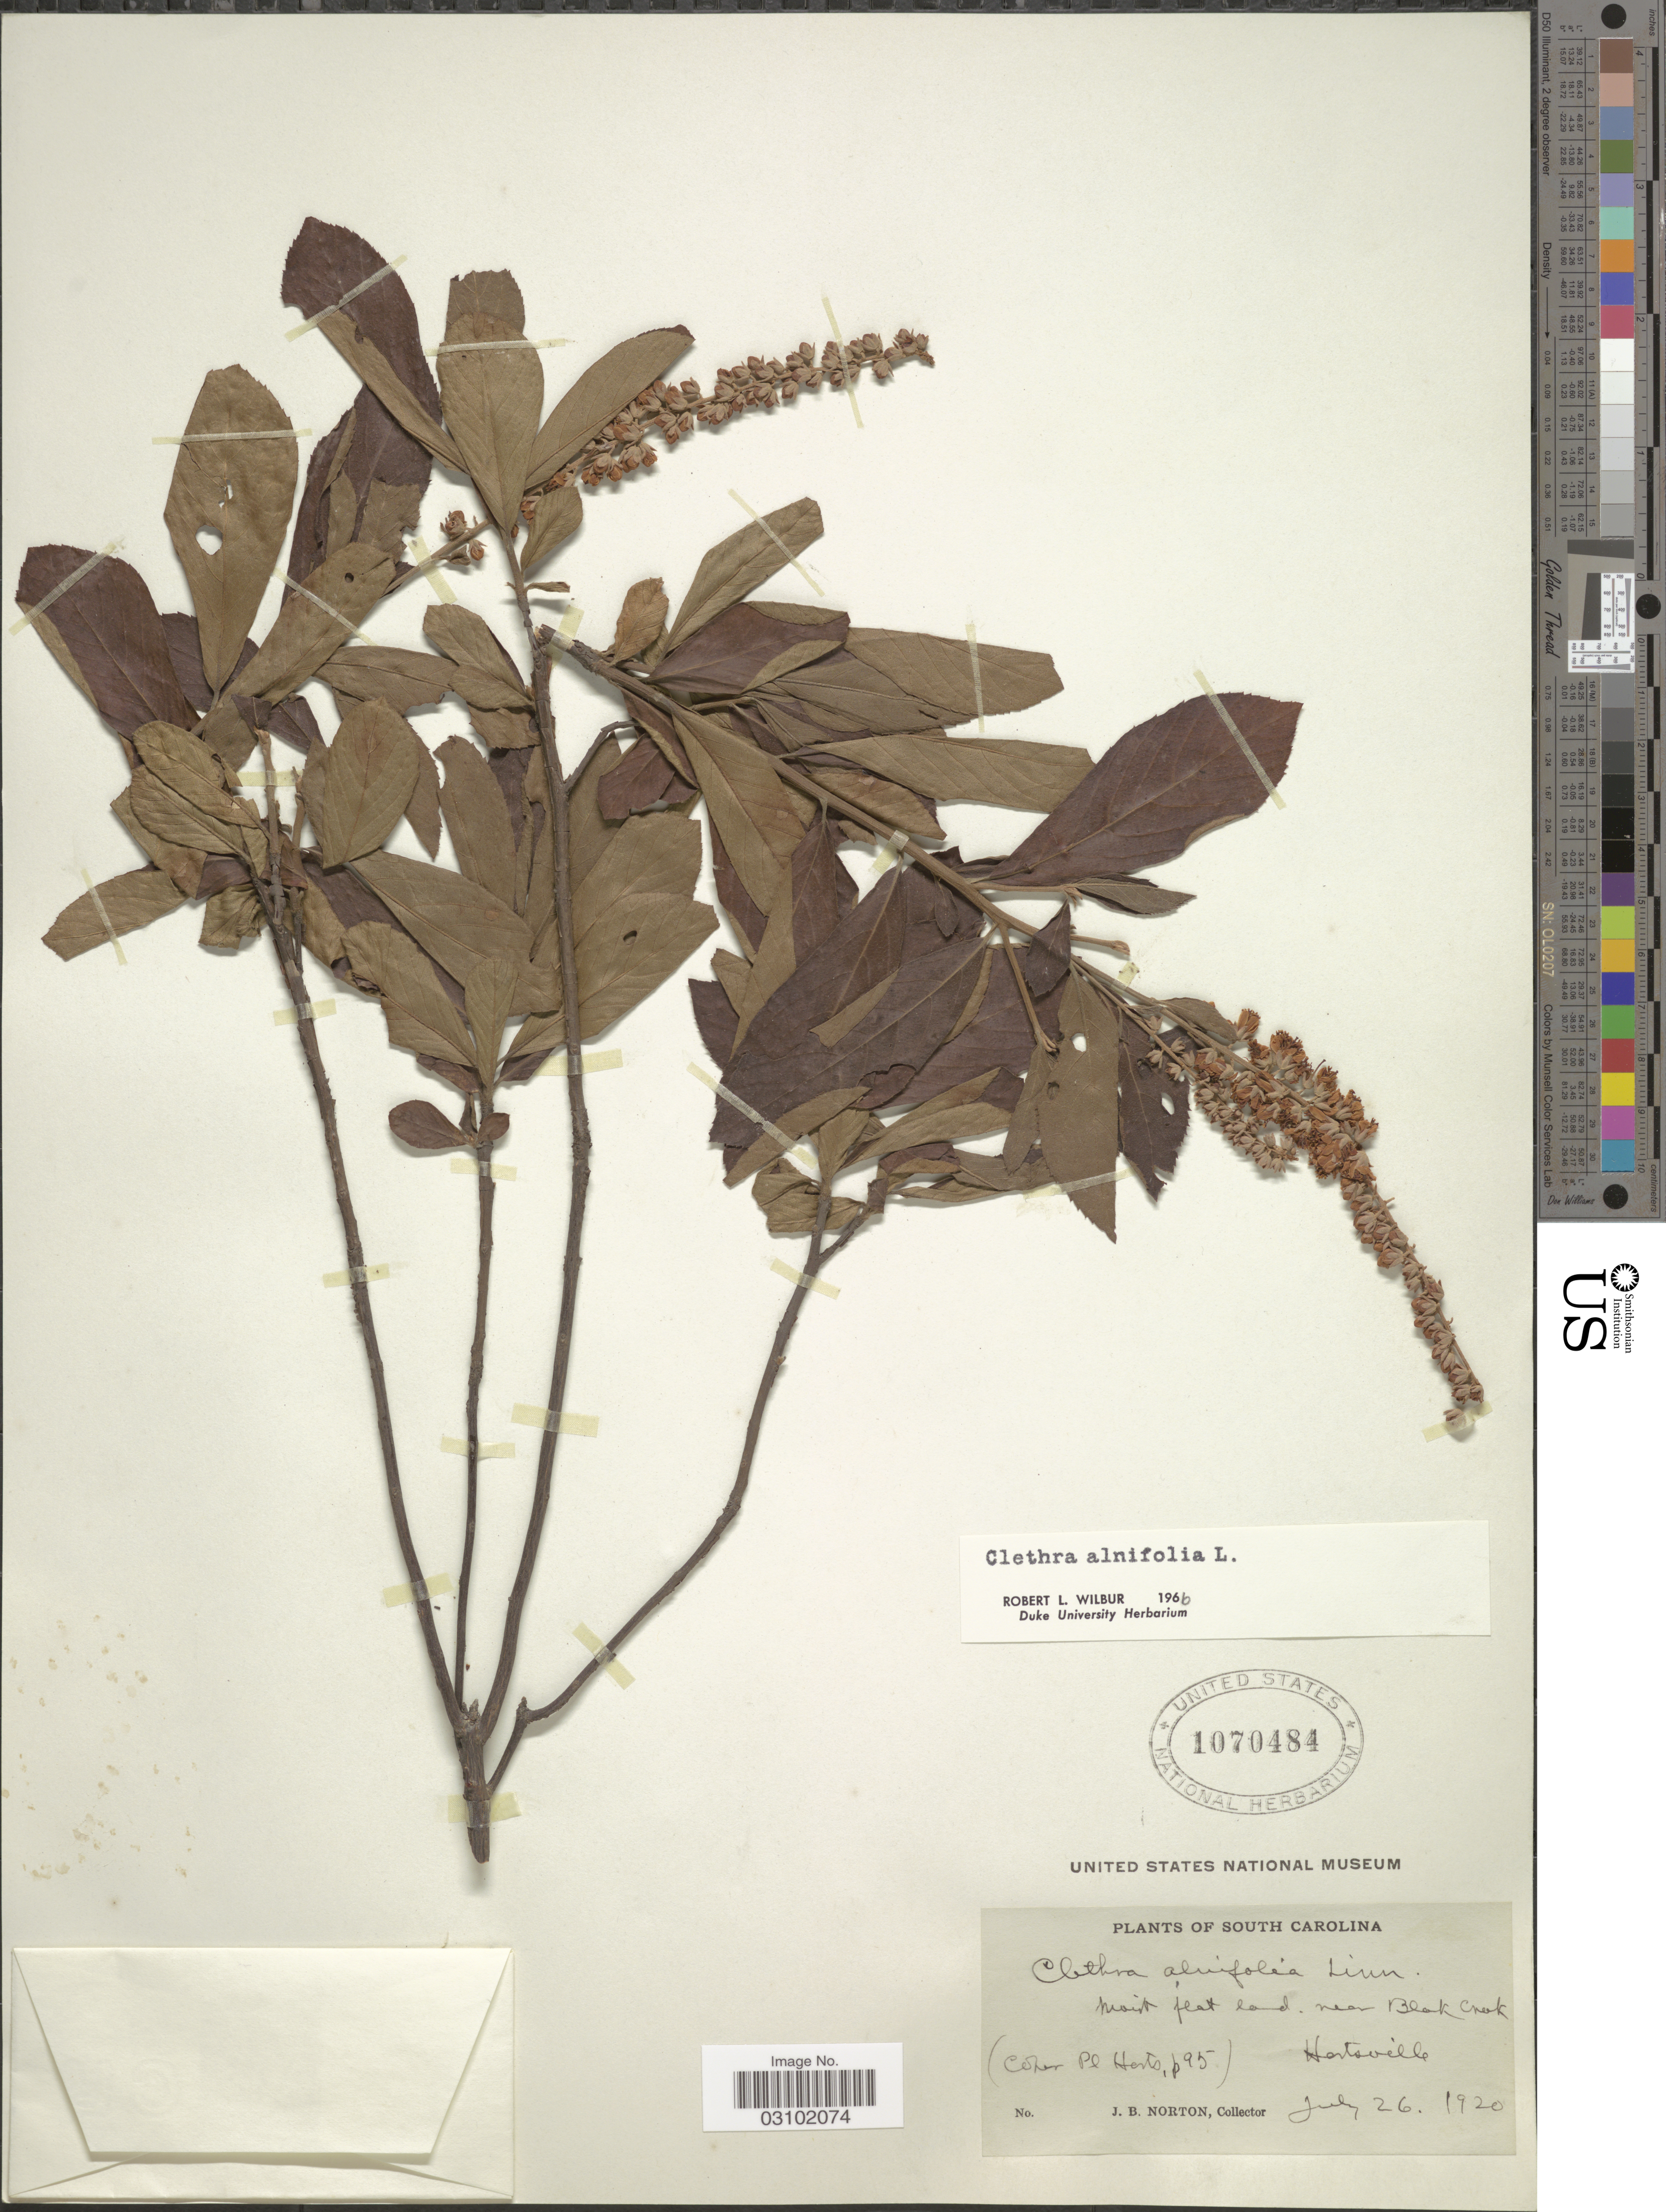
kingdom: Plantae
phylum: Tracheophyta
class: Magnoliopsida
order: Ericales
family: Clethraceae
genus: Clethra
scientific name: Clethra alnifolia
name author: L.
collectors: J. Norton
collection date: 1920-07-26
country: United States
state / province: South Carolina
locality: Near Black Creek, Hartsville.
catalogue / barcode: US 1070484